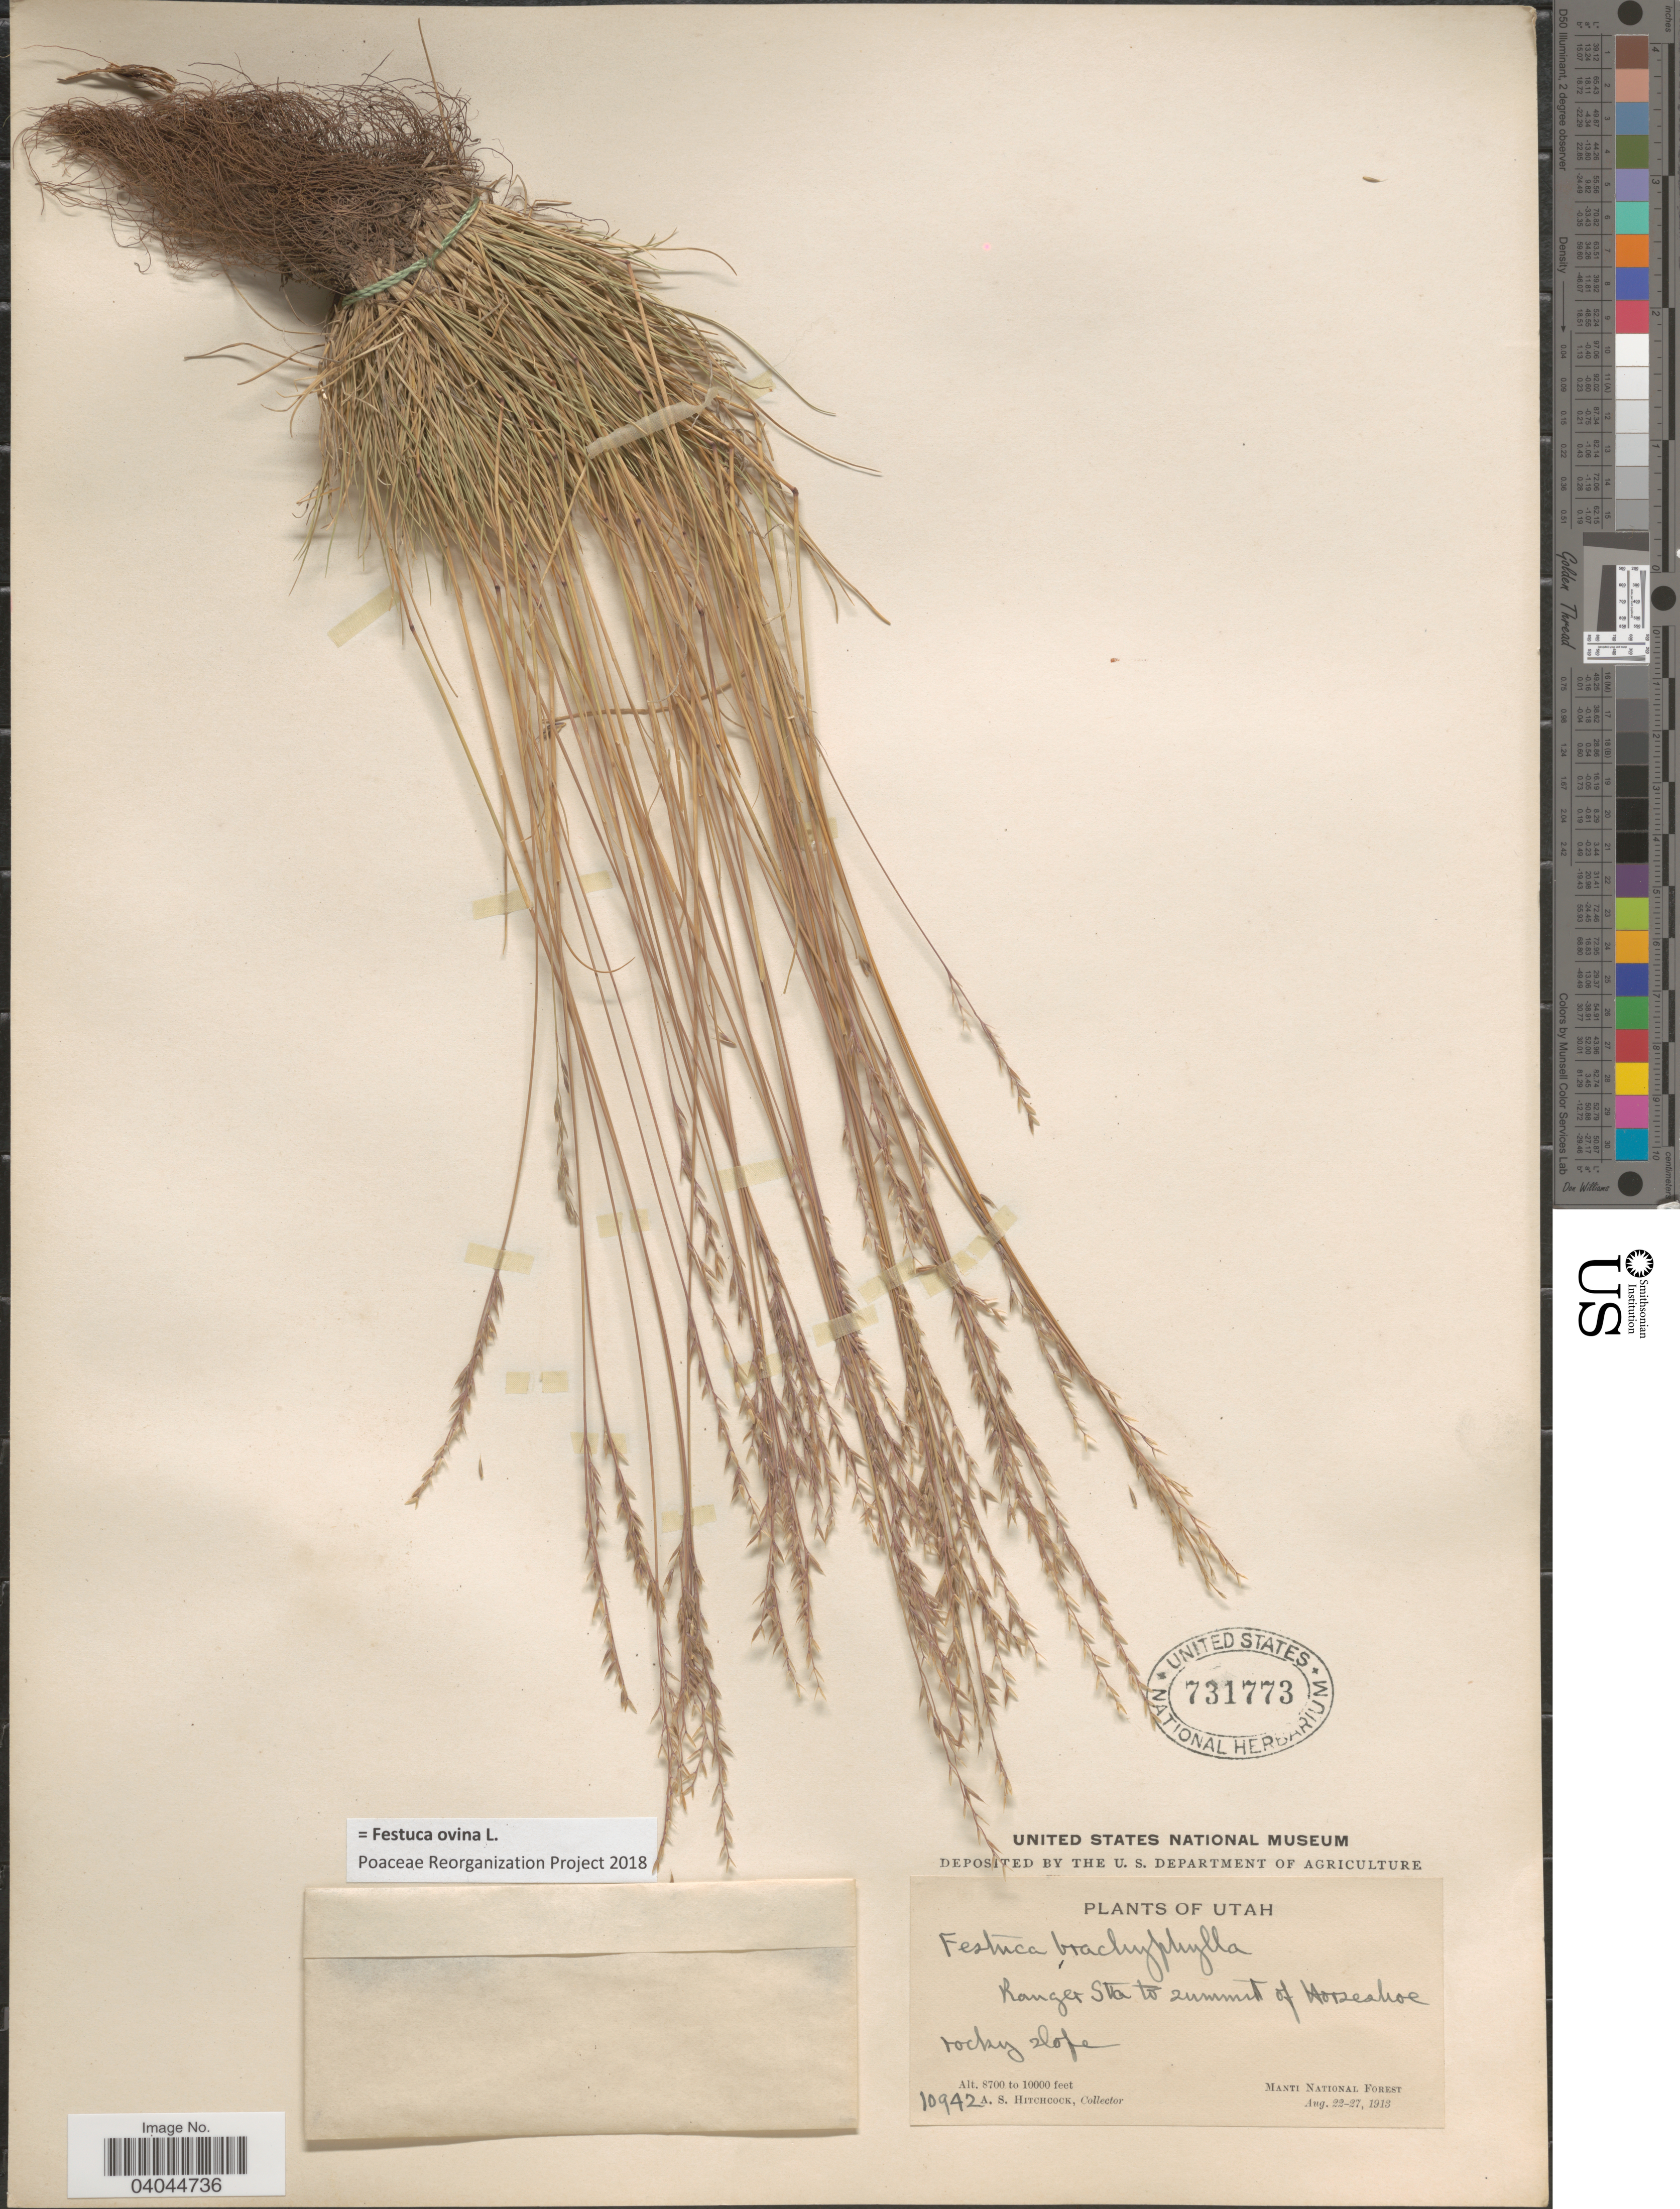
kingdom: Plantae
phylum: Tracheophyta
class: Liliopsida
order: Poales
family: Poaceae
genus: Festuca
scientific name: Festuca ovina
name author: L.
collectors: A. S. Hitchcock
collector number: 10942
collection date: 1913-08-22/1913-08-27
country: United States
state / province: Utah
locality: Ranger Sta to summit of Horseshoe rocky slope. Manti National Forest.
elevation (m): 2652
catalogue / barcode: US 731773